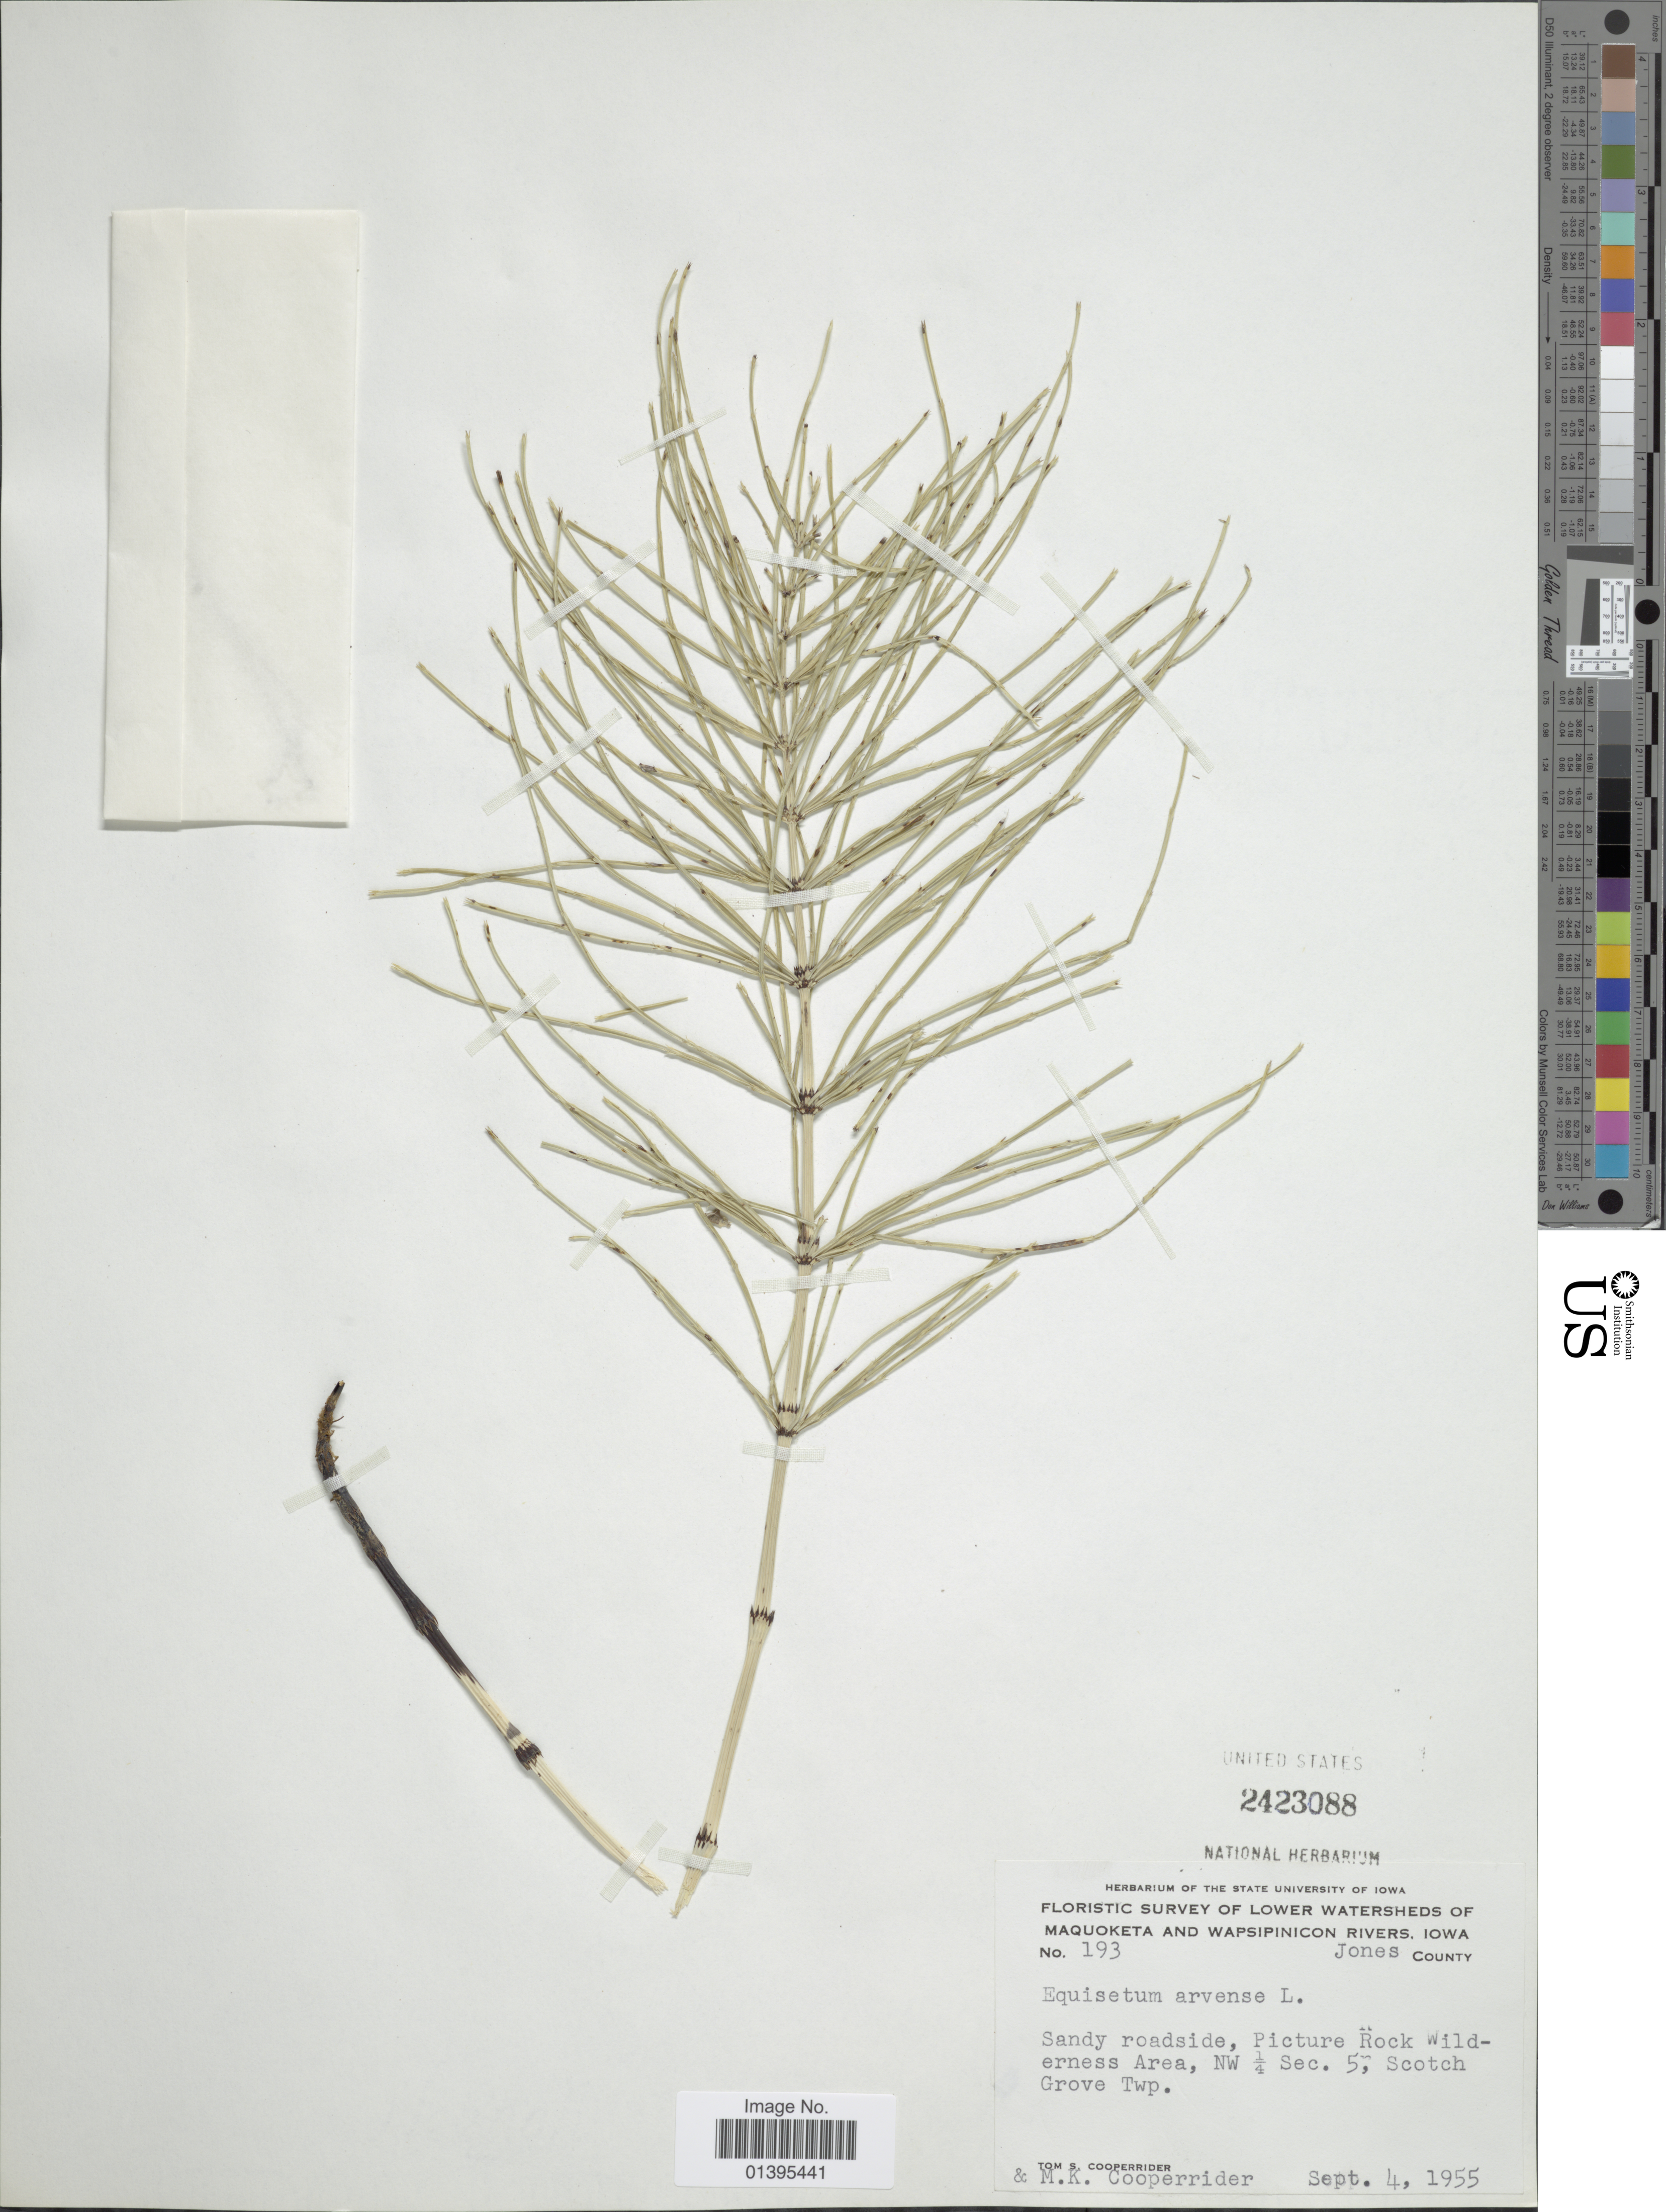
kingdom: Plantae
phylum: Tracheophyta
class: Polypodiopsida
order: Equisetales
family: Equisetaceae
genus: Equisetum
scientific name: Equisetum arvense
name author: L.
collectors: T. S. Cooperrider & M. Cooperrider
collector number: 193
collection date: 1955-09-04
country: United States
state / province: Iowa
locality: Lower watersheds of Maquoketa and Wapsipinicon Rivers, Sandy roadsidem Picture Rock Wilderness Area, NW ¼ Sec. 5, Scotch Grove Twp.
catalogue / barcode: US 2423088